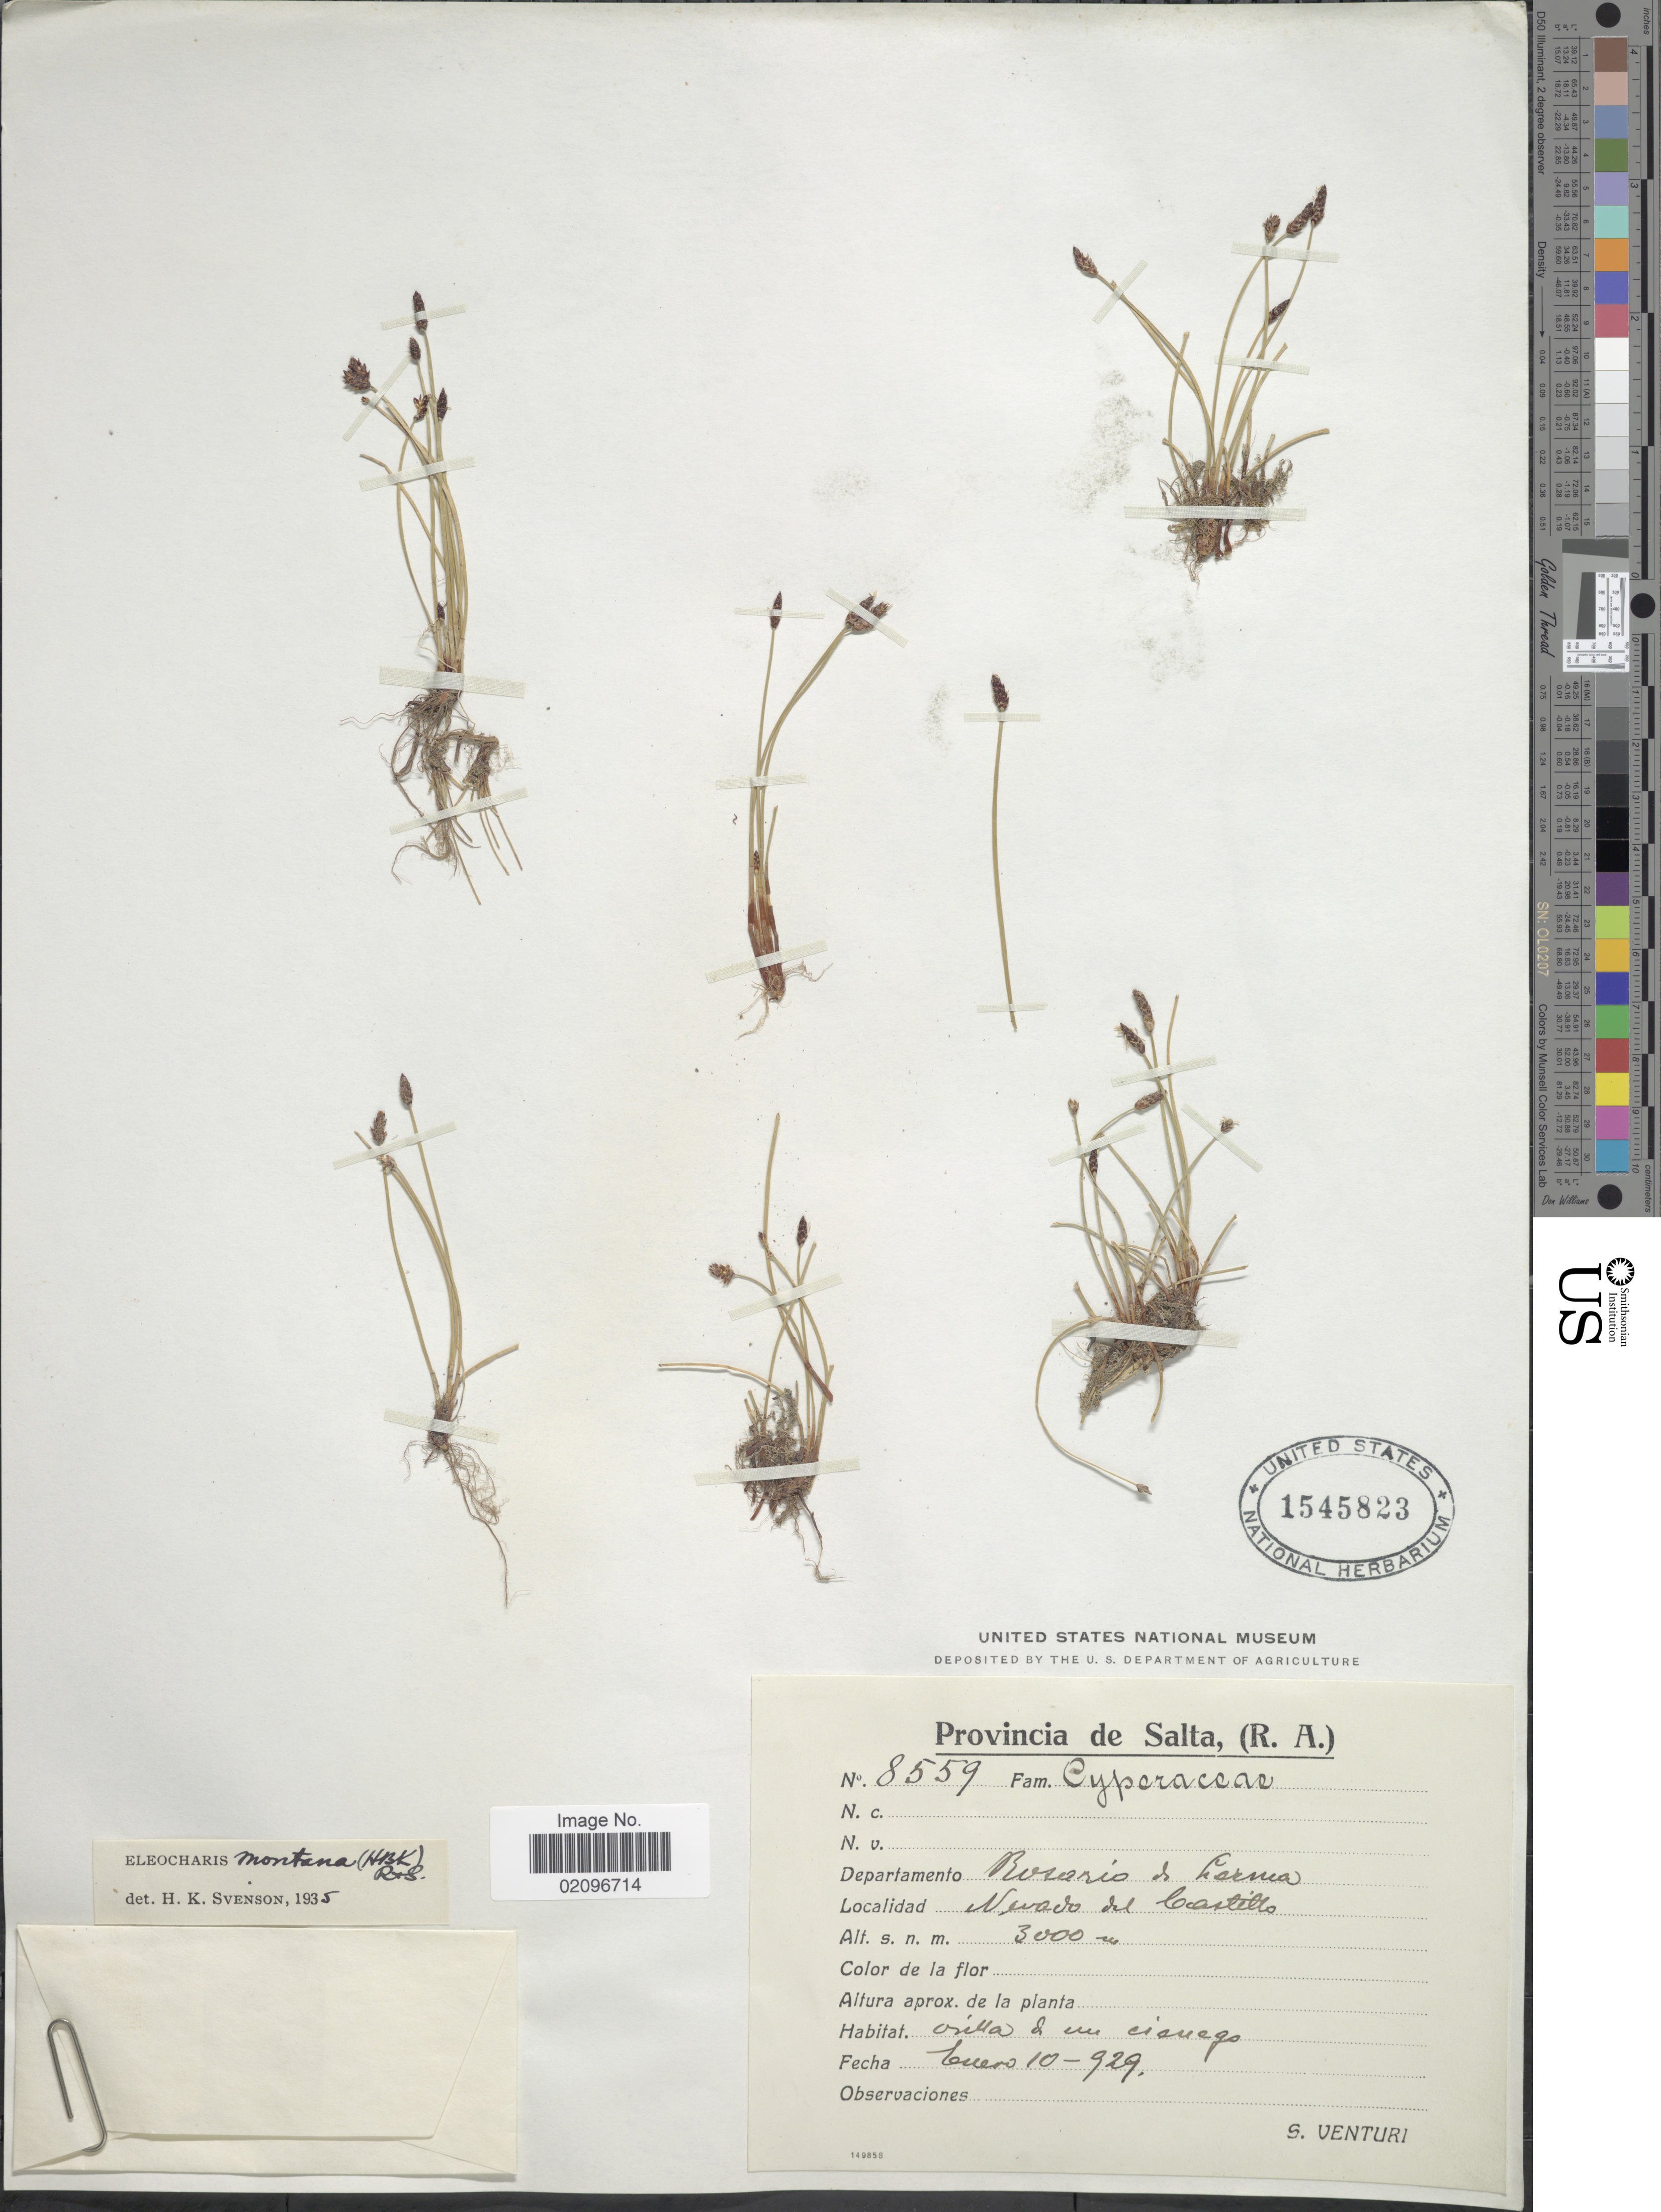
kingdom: Plantae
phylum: Tracheophyta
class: Liliopsida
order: Poales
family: Cyperaceae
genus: Eleocharis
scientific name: Eleocharis montana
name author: (Kunth) Roem. & Schult.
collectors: S. Venturi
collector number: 8559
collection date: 1929-01-10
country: Argentina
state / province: Salta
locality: (R. A.) Departamento Rosario de Lerma, Nevado del Castillo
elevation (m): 3000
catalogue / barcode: US 1545823